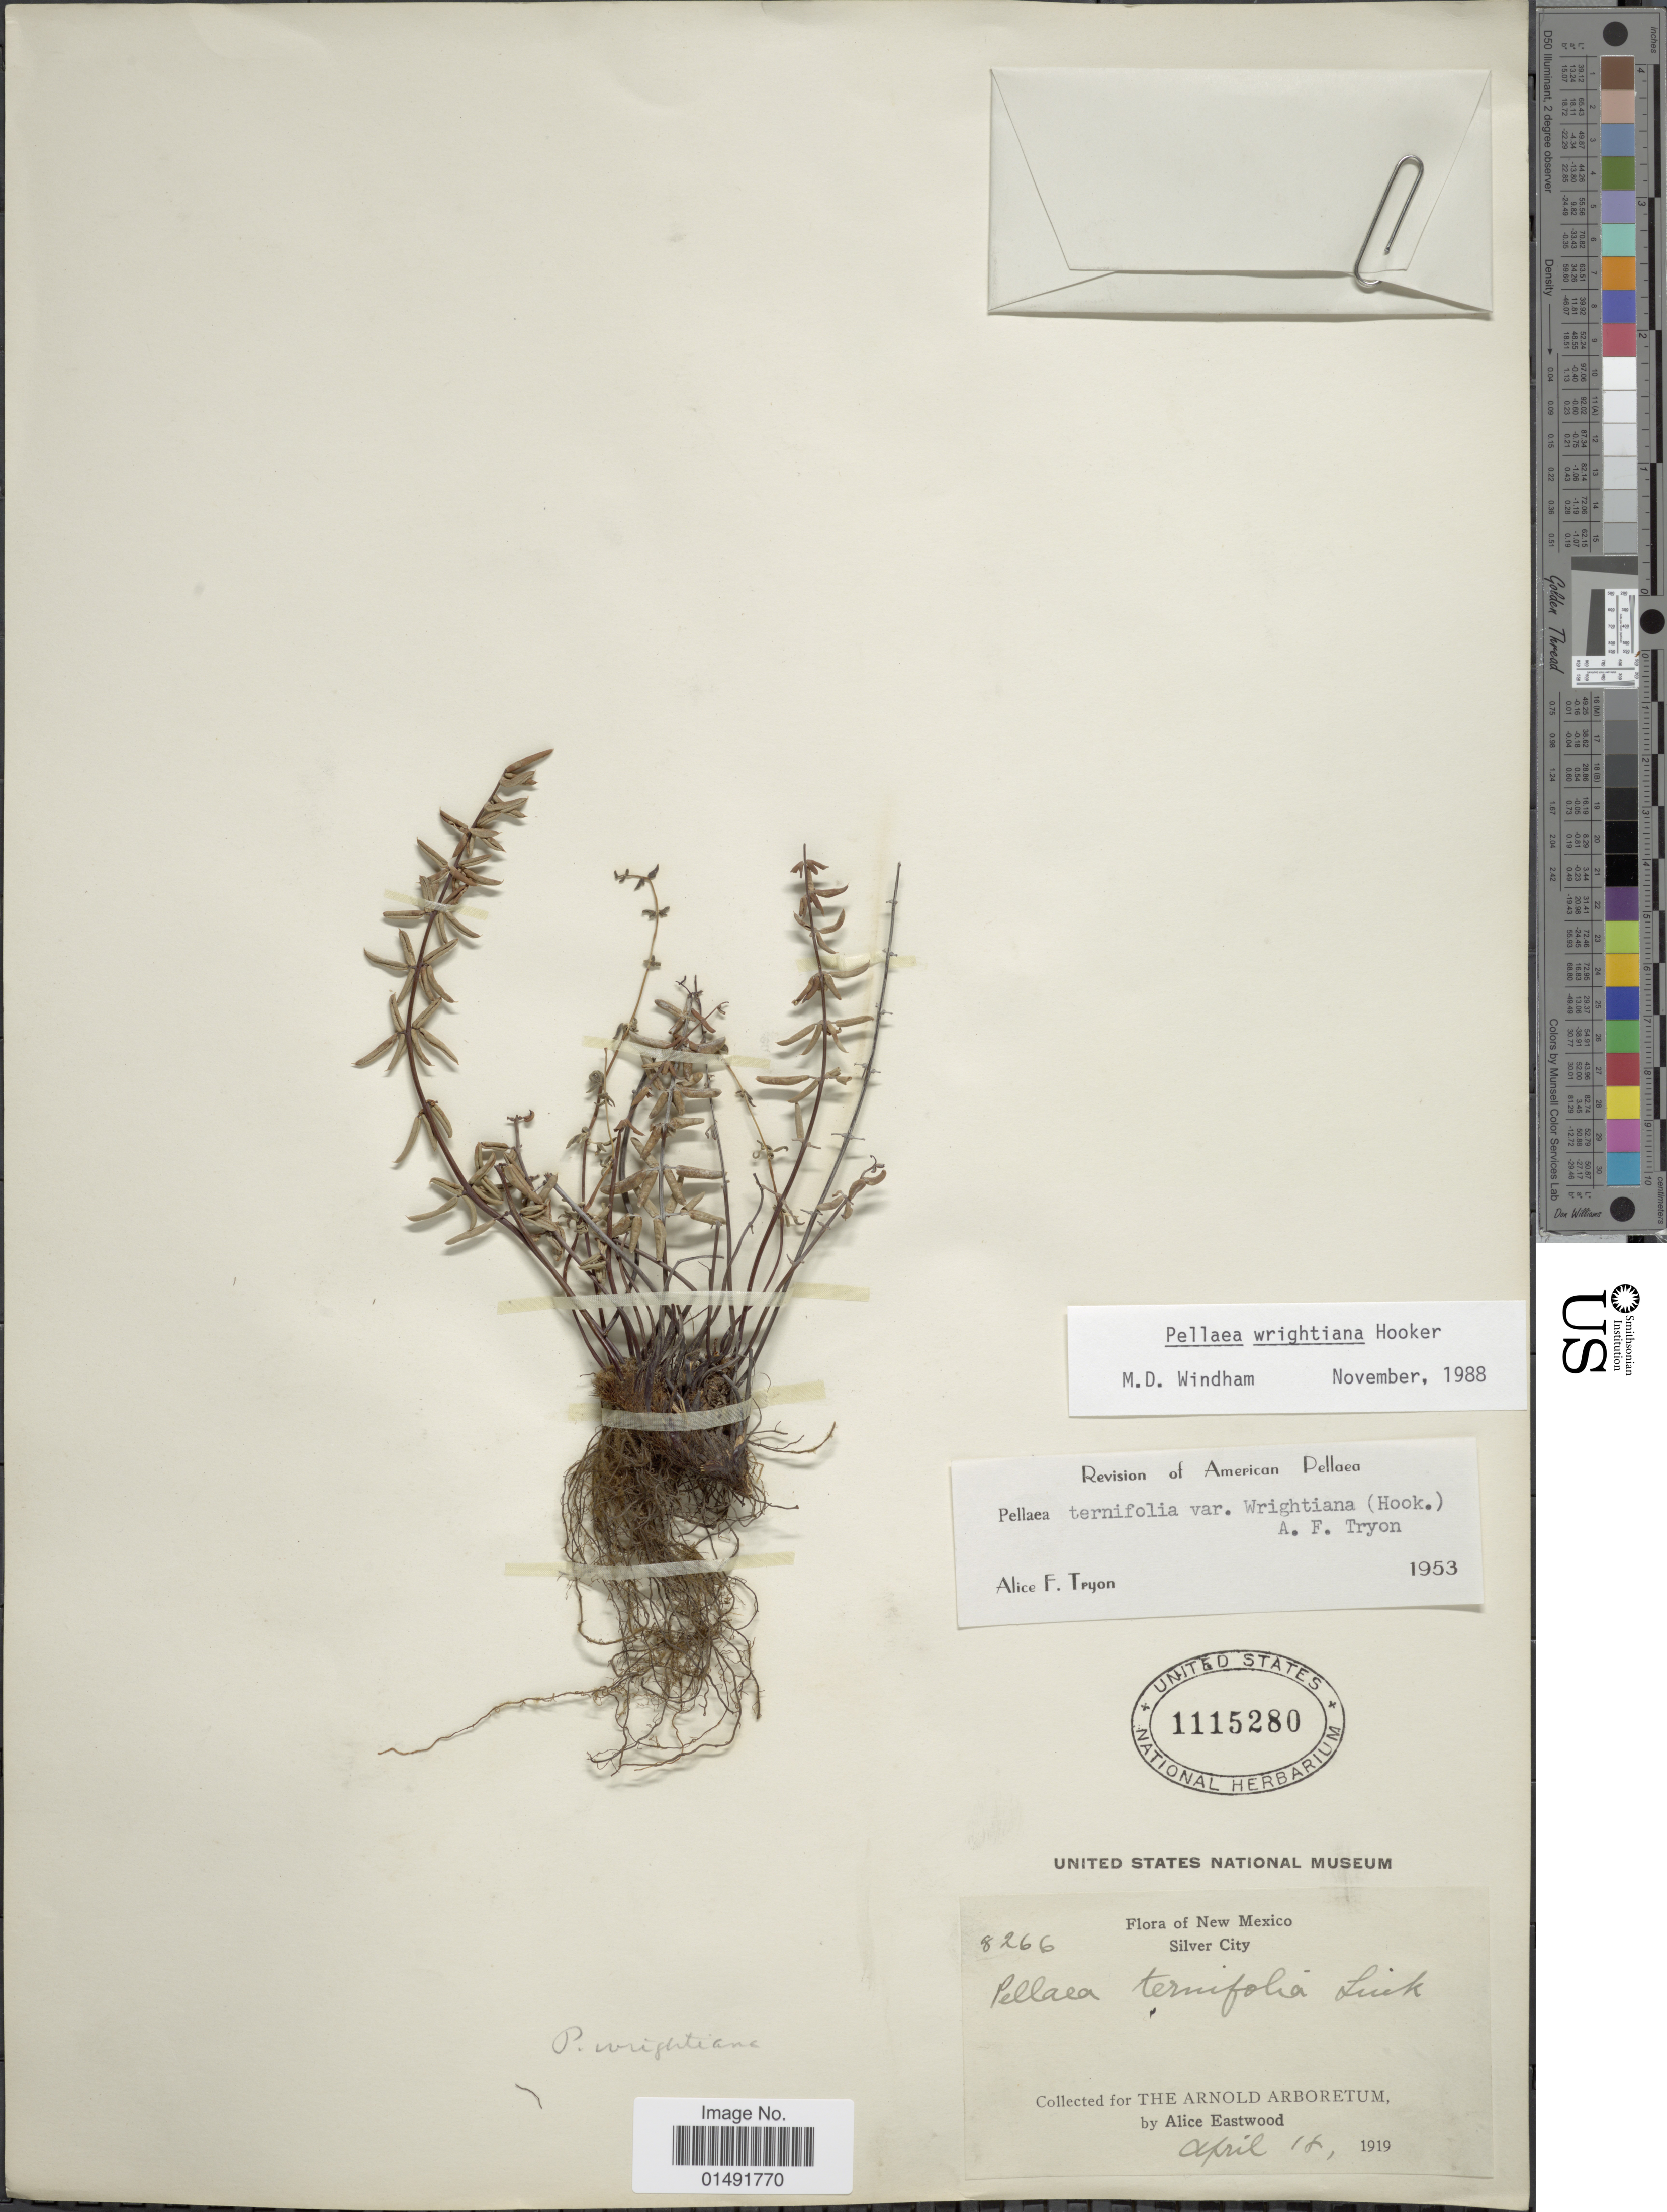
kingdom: Plantae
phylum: Tracheophyta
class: Polypodiopsida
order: Polypodiales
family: Pteridaceae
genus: Pellaea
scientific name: Pellaea wrightiana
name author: Hook.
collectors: A. Eastwood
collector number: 8266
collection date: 1919-04-18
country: United States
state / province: New Mexico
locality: Silver City,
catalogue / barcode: US 1115280